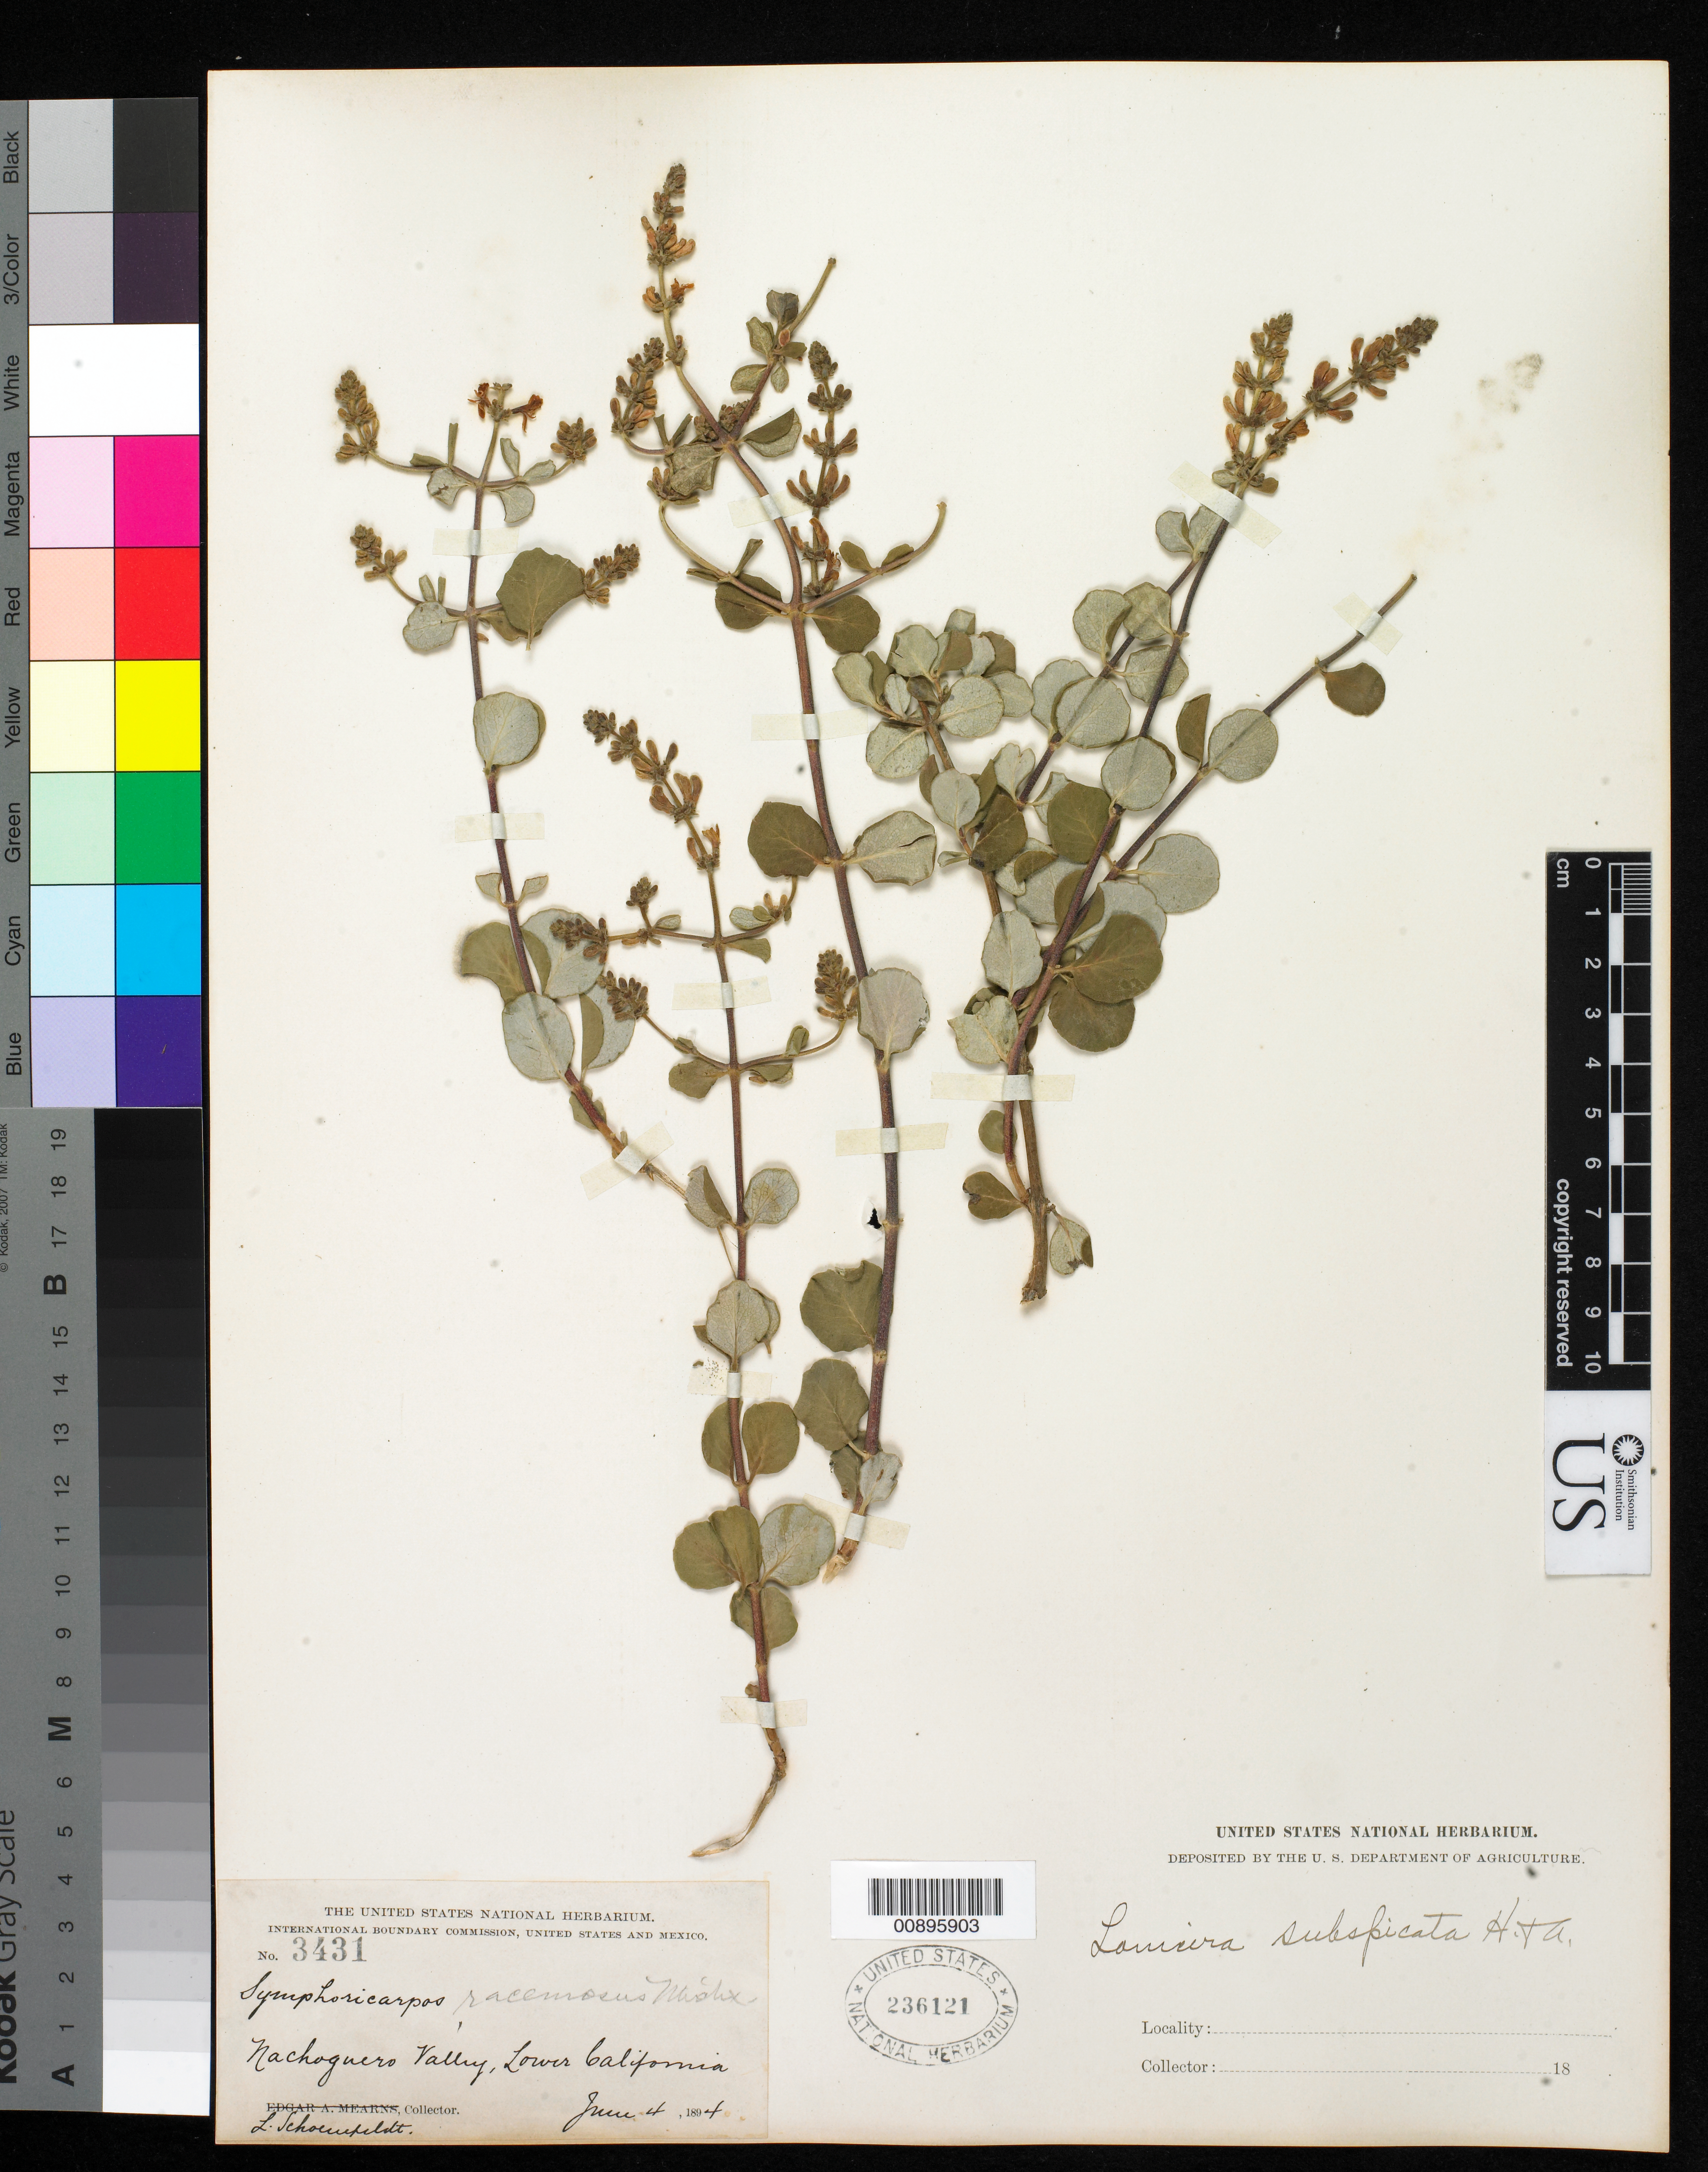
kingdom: Plantae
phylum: Tracheophyta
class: Magnoliopsida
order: Dipsacales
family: Caprifoliaceae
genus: Lonicera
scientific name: Lonicera subspicata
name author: Hook. & Arn.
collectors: L. Schoenfeldt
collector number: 3431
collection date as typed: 04 Jun 1894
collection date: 1894-06-04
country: Mexico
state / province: Baja California Norte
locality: Nachoguero Valley, Baja California.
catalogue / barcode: US 236121